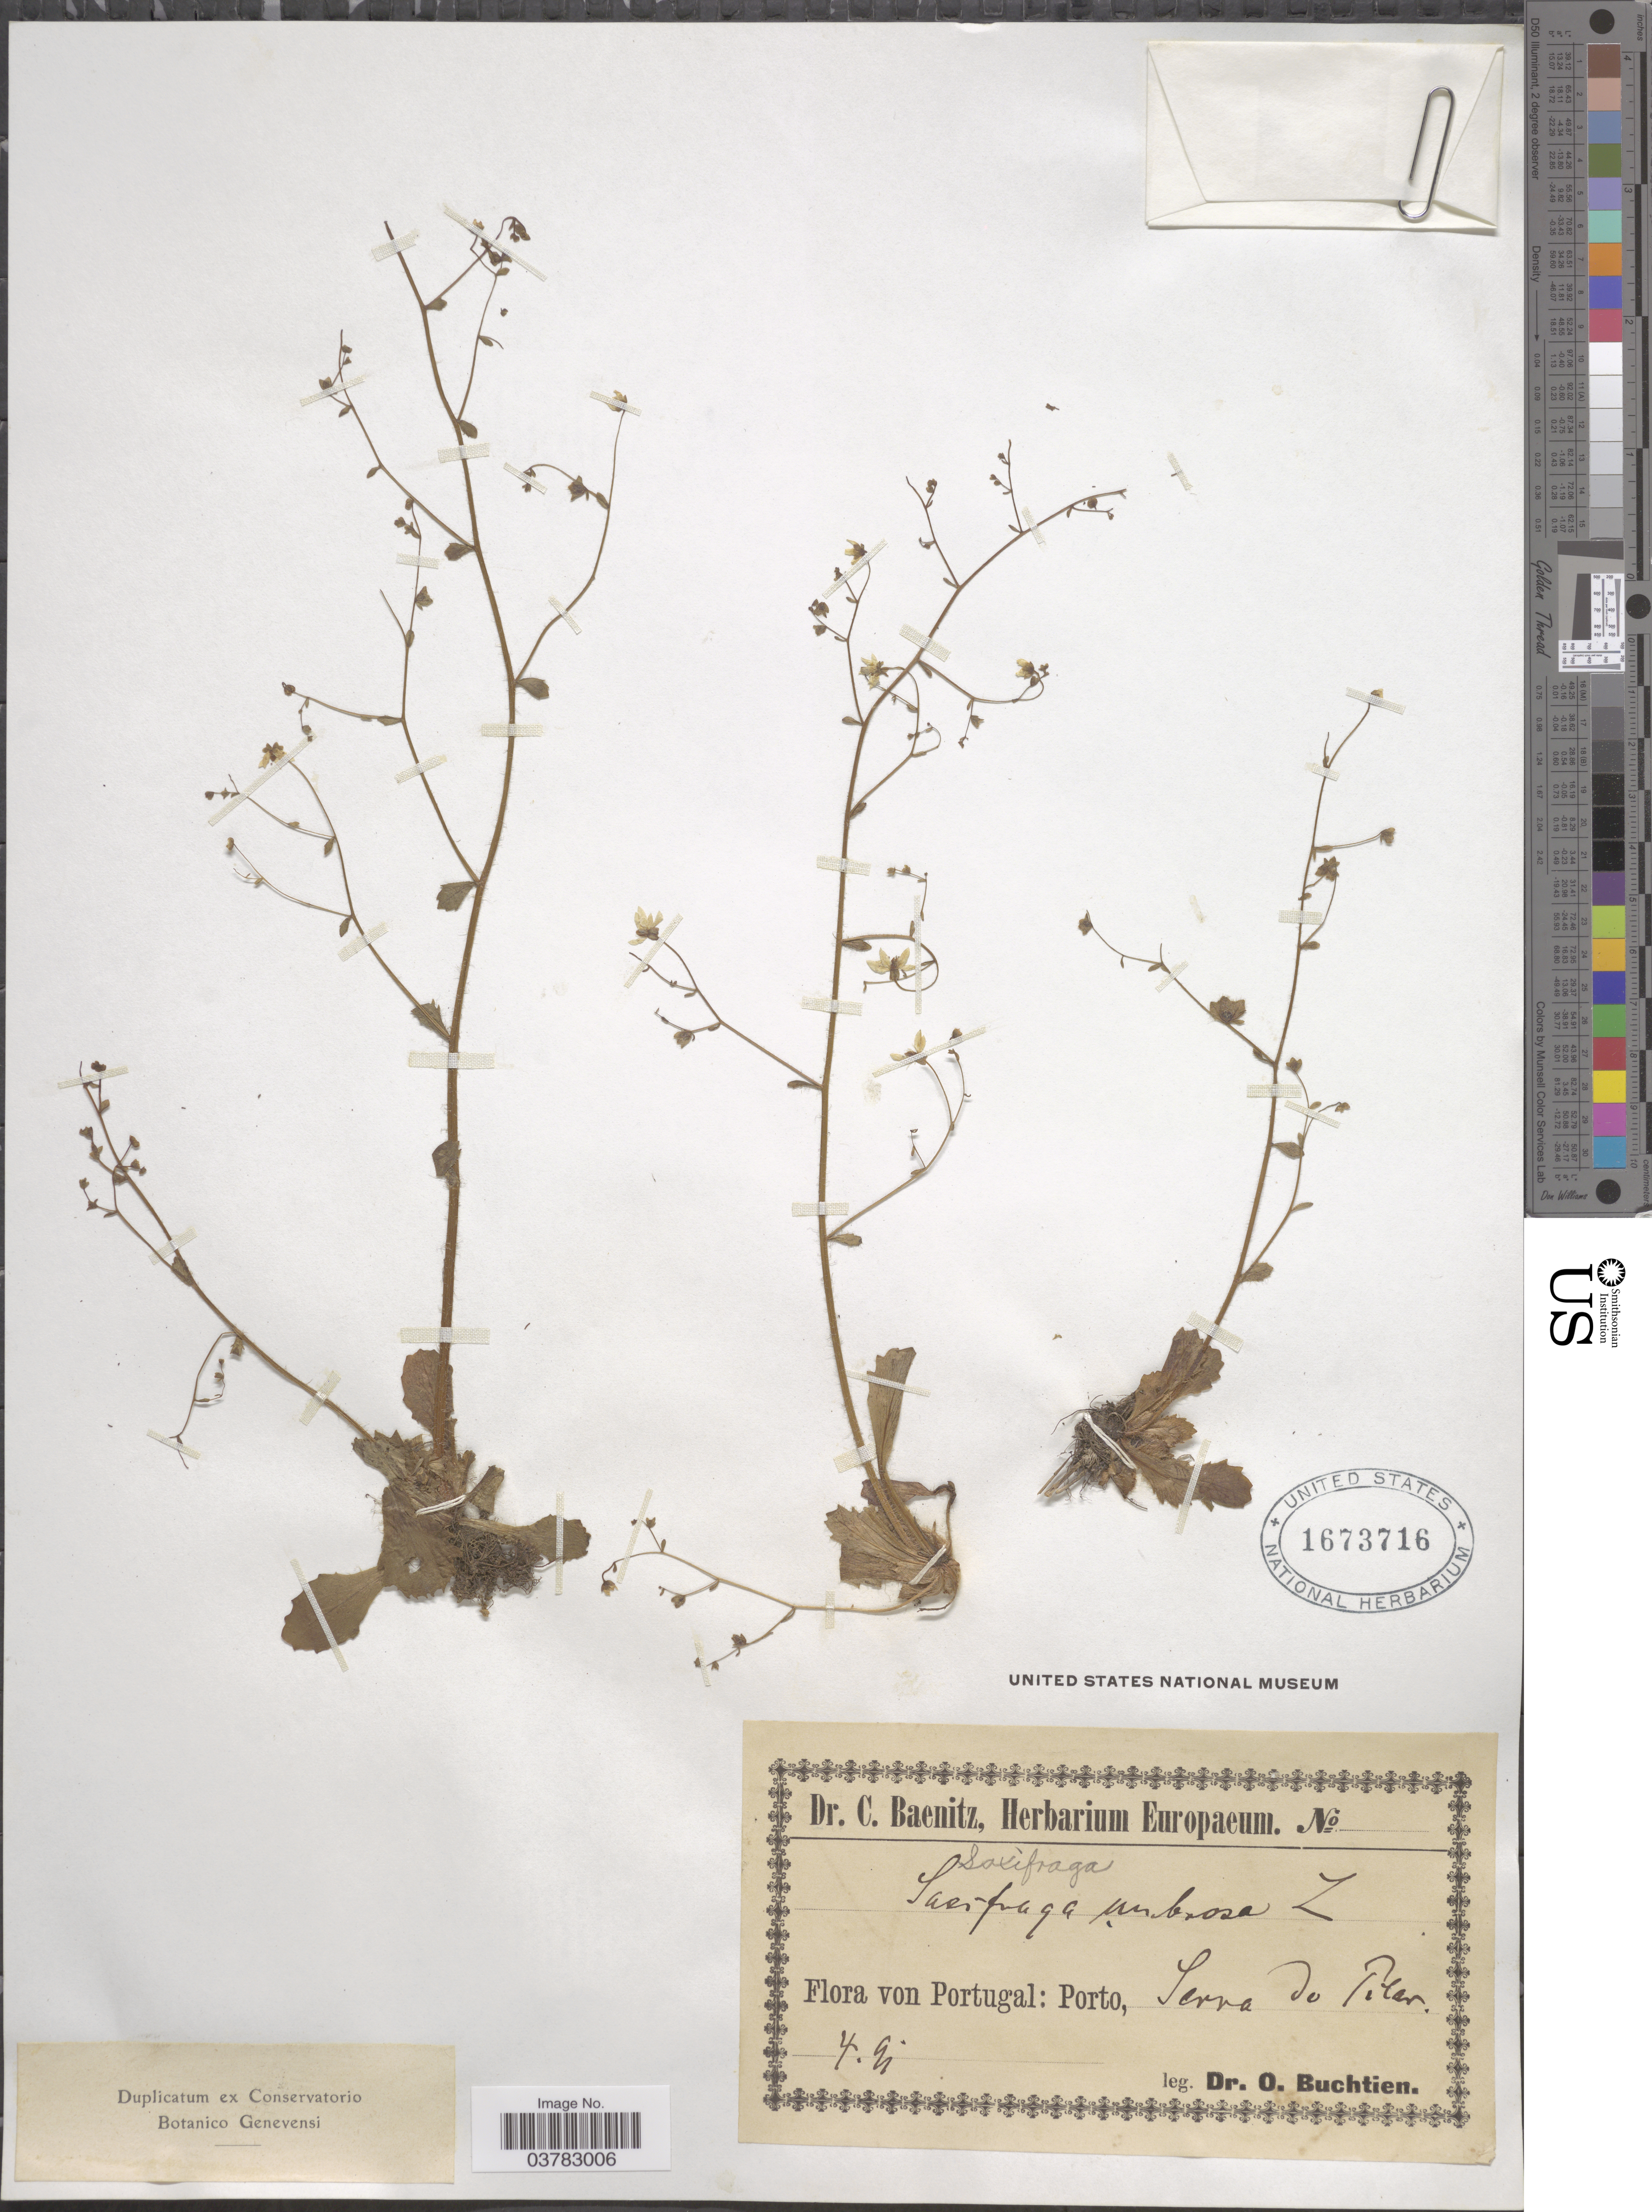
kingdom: Plantae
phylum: Tracheophyta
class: Magnoliopsida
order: Saxifragales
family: Saxifragaceae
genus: Saxifraga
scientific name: Saxifraga umbrosa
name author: L.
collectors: O. Buchtien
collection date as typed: Transcribed d/m/y: /4/91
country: Portugal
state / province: Porto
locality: Serra do Pilar.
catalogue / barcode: US 1673716